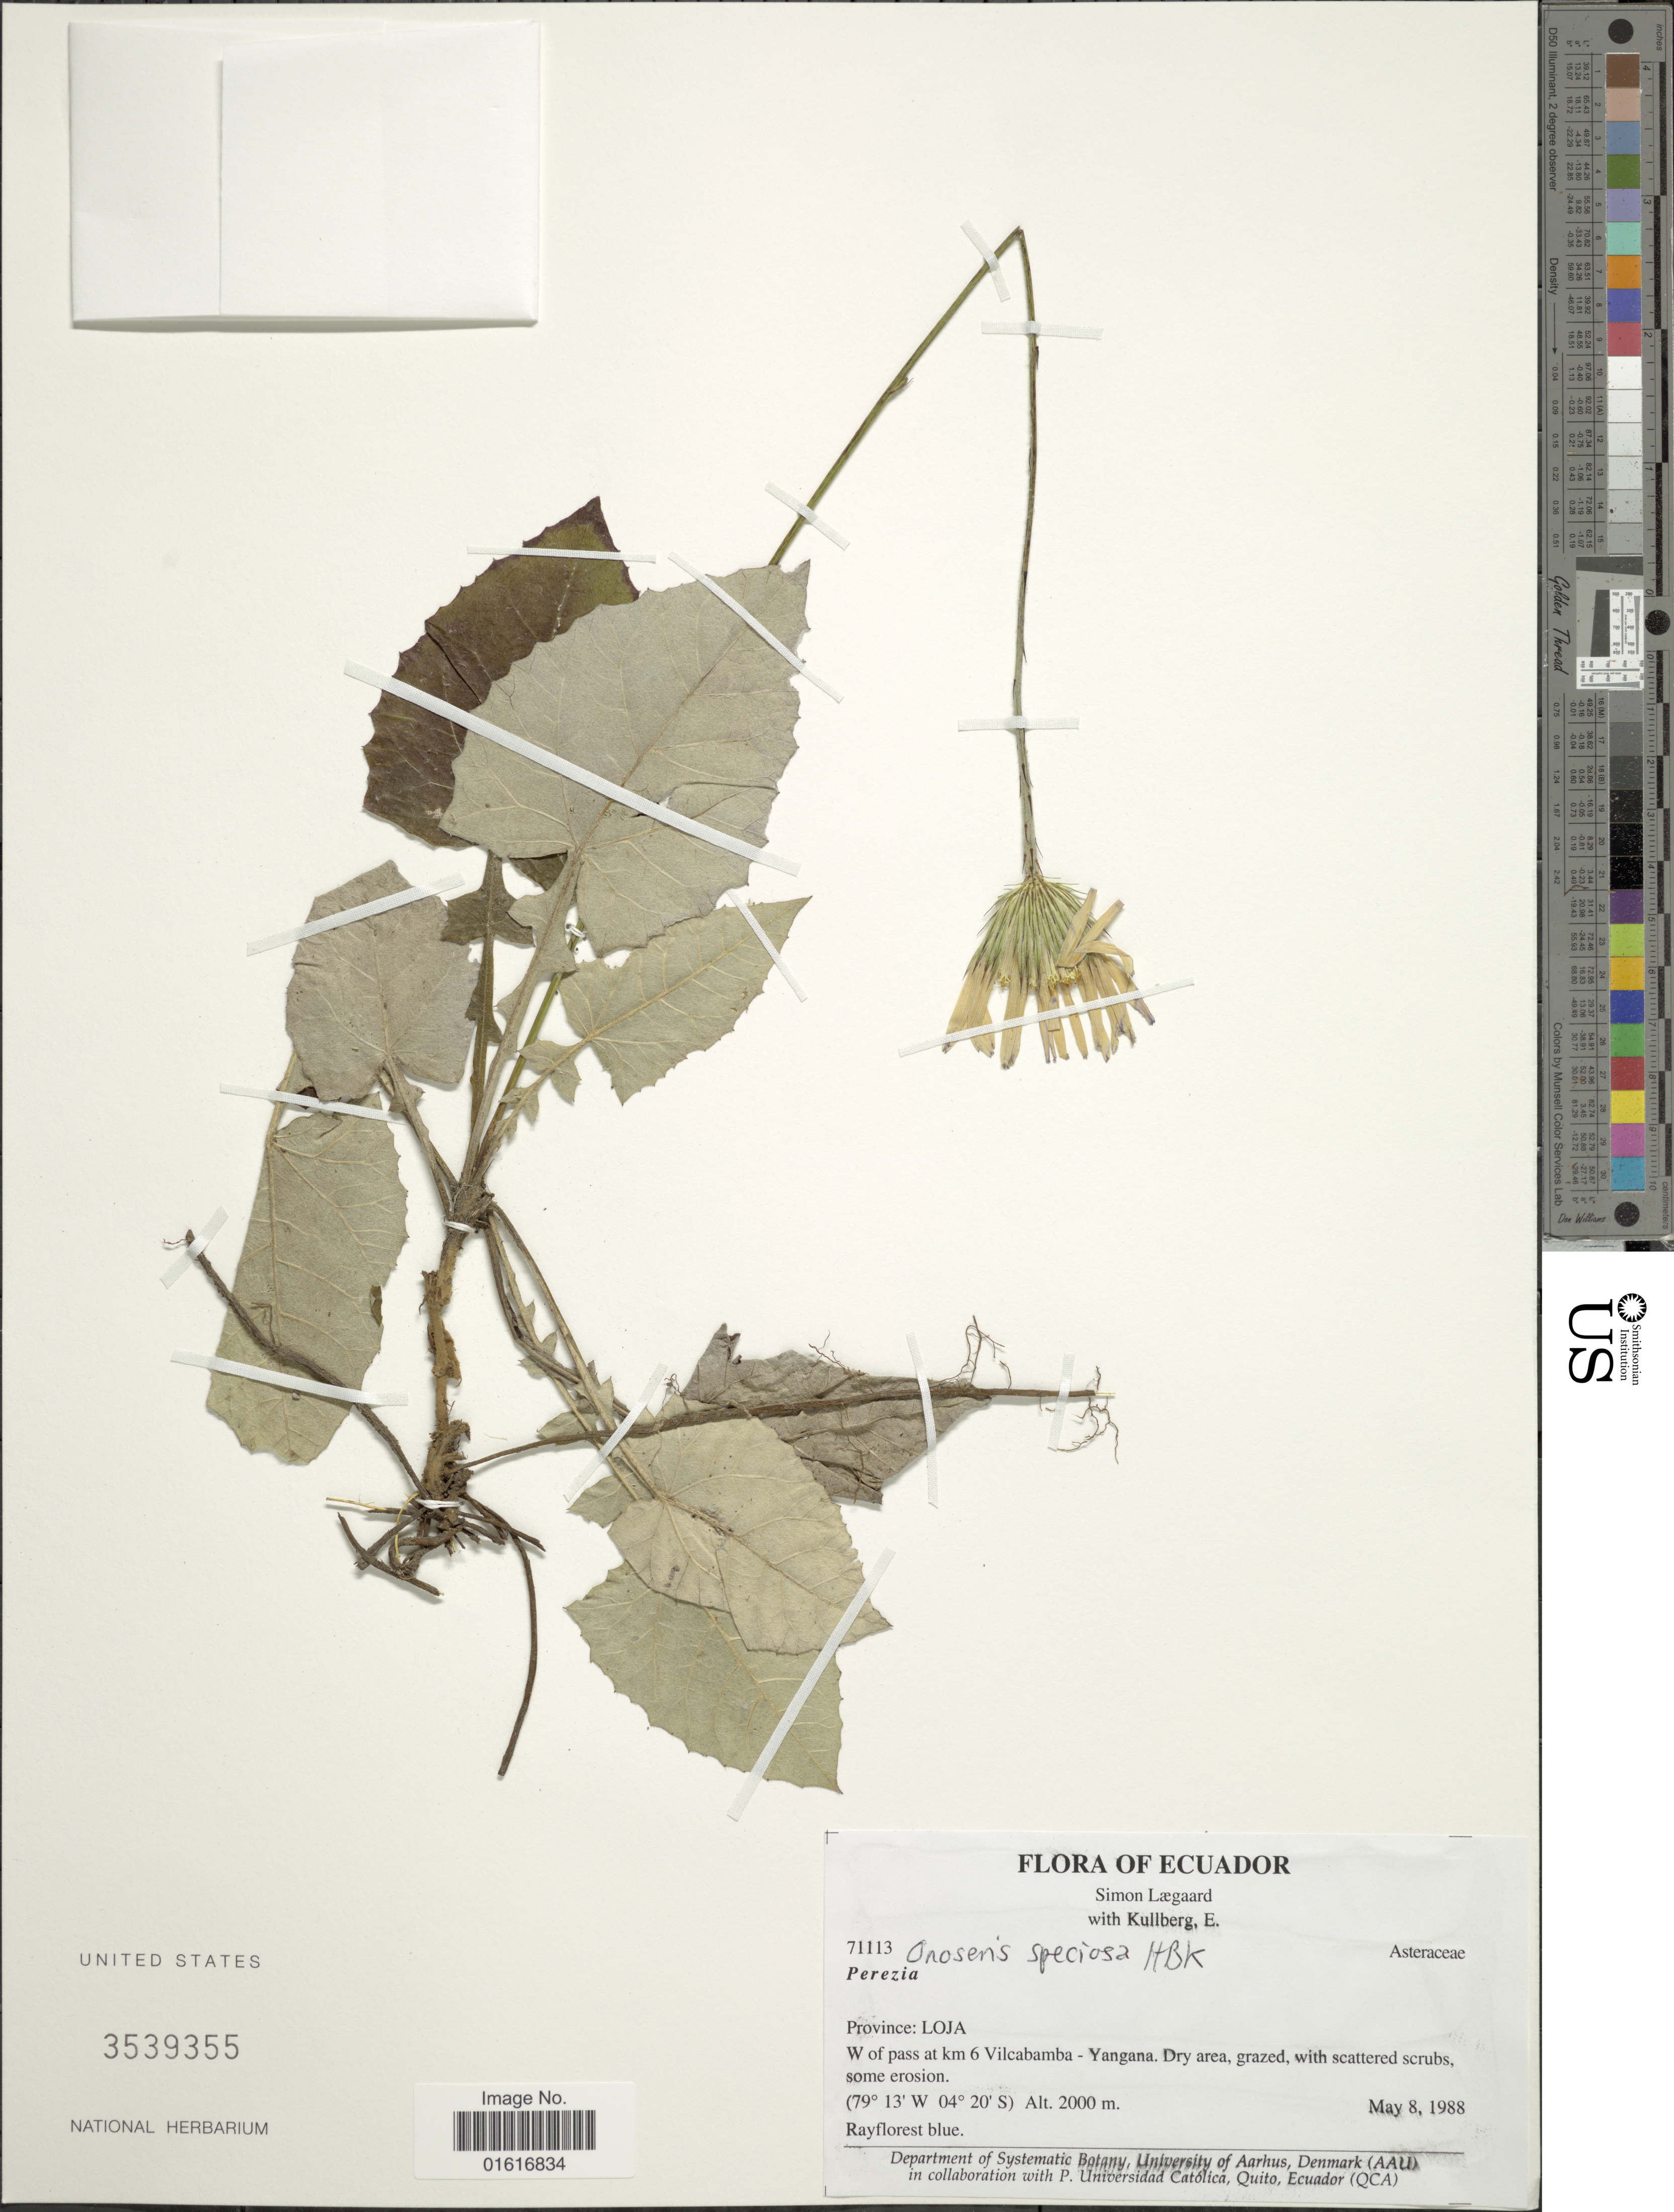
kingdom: Plantae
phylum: Tracheophyta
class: Magnoliopsida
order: Asterales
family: Asteraceae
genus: Onoseris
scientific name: Onoseris speciosa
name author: Kunth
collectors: S. Lægaard & E. Kullberg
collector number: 71113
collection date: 1988-05-08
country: Ecuador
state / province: Loja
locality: W of pass at km 6 Vilcabamba - Yangana.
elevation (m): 2000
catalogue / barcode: US 3539355